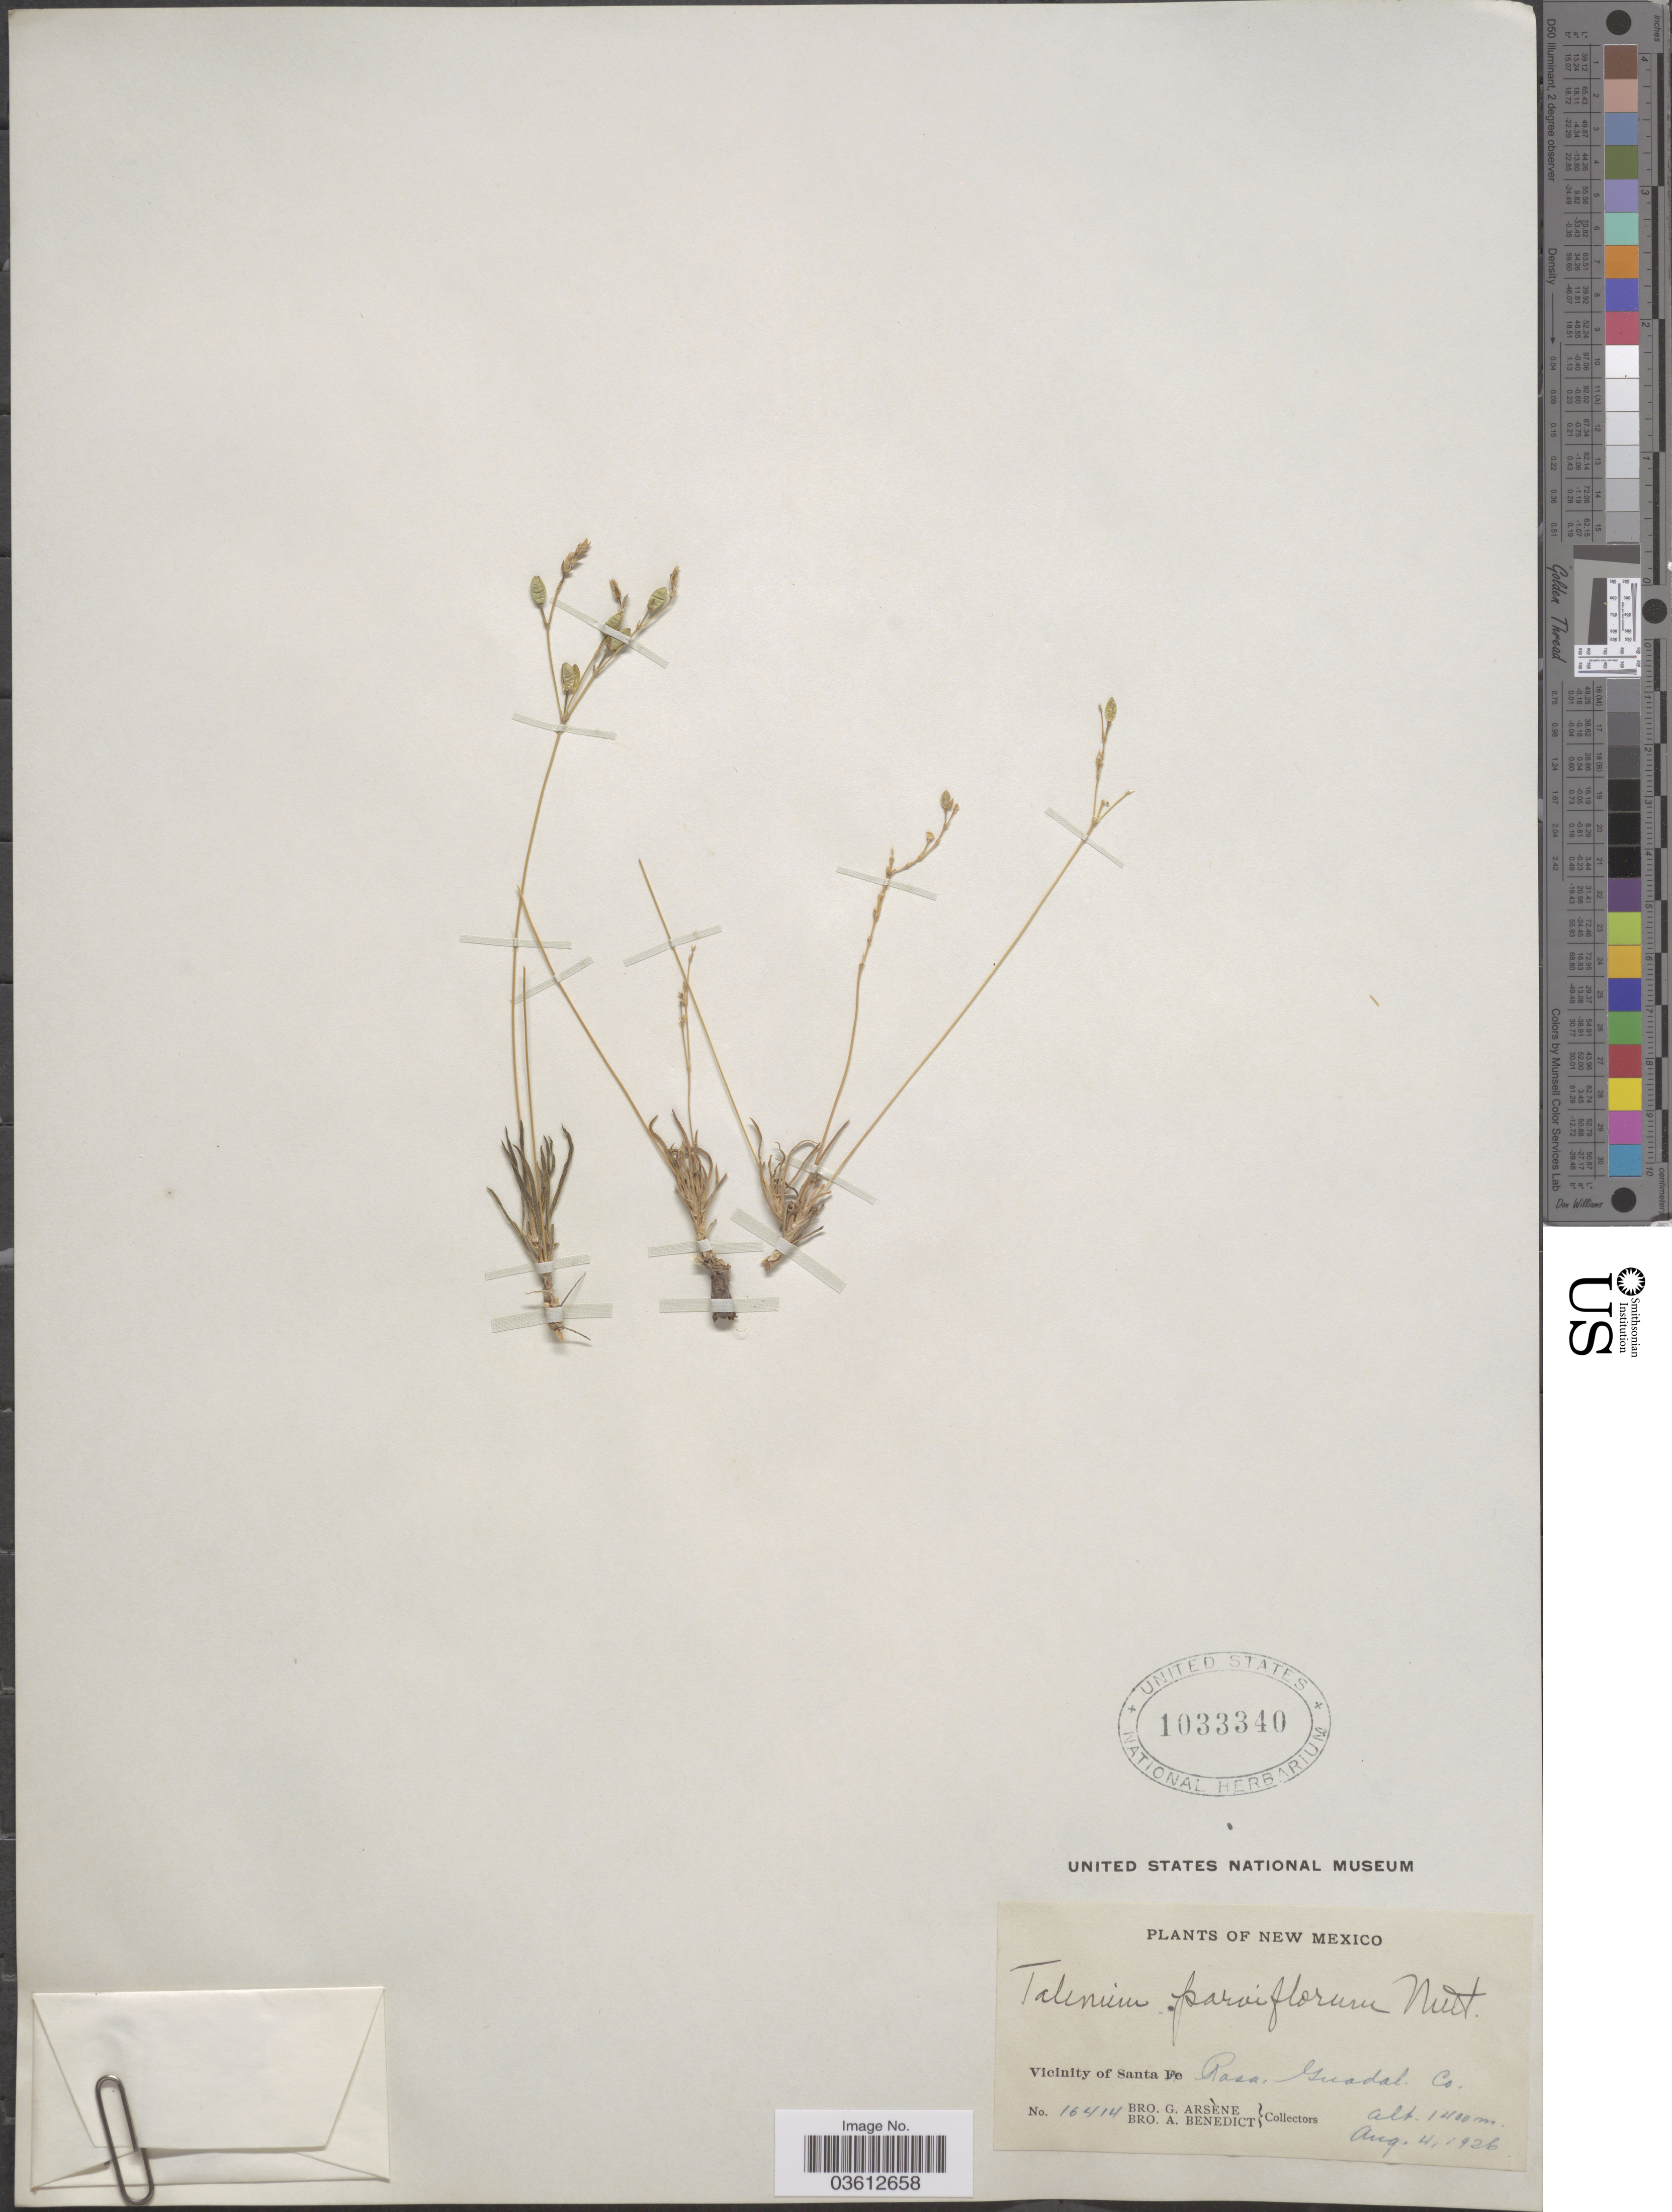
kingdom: Plantae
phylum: Tracheophyta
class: Magnoliopsida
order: Caryophyllales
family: Talinaceae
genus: Talinum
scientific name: Talinum parviflorum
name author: Nutt.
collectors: Bro. G. Arsène & Bro. A. Benedict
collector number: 16414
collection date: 1926-08-04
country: United States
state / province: New Mexico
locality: Vicinity of Santa Fe Rosa Guadal Co.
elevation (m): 1400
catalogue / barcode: US 1033340